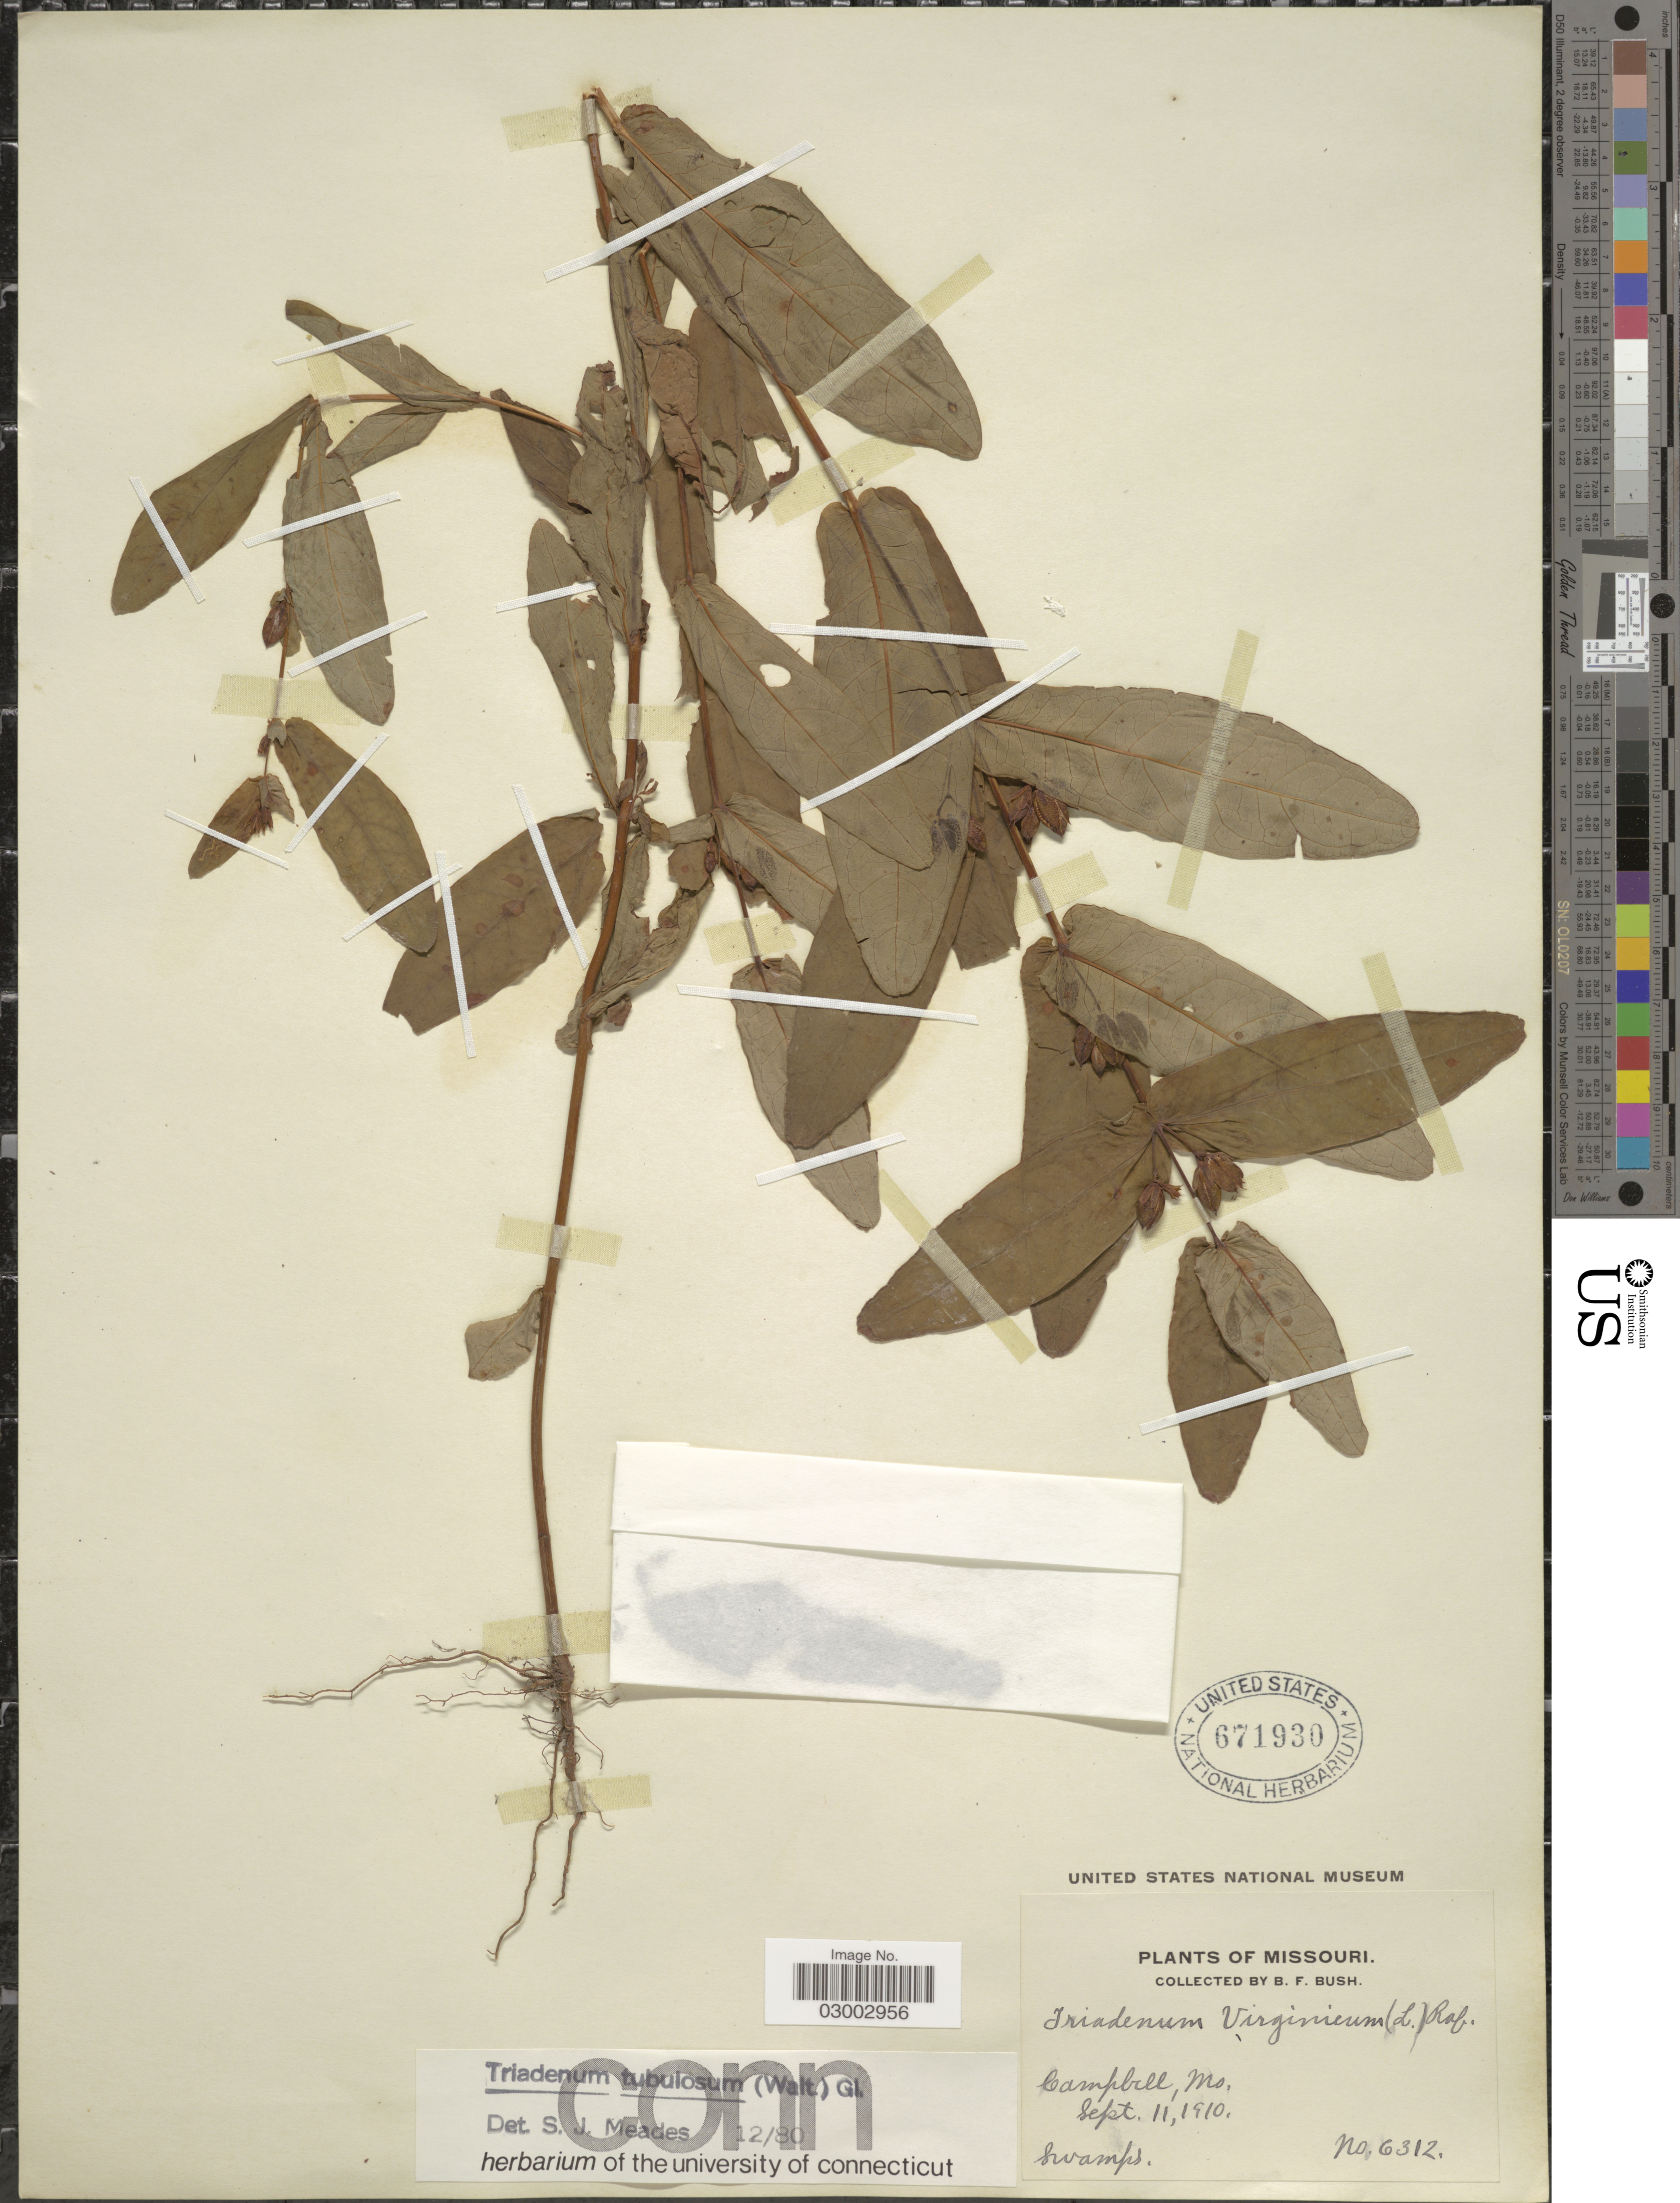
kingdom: Plantae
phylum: Tracheophyta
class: Magnoliopsida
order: Malpighiales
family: Hypericaceae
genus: Hypericum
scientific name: Hypericum tubulosum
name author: Walter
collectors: B. F. Bush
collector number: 6312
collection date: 1910-09-11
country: United States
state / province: Missouri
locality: Campbell, Mo.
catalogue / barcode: US 671930